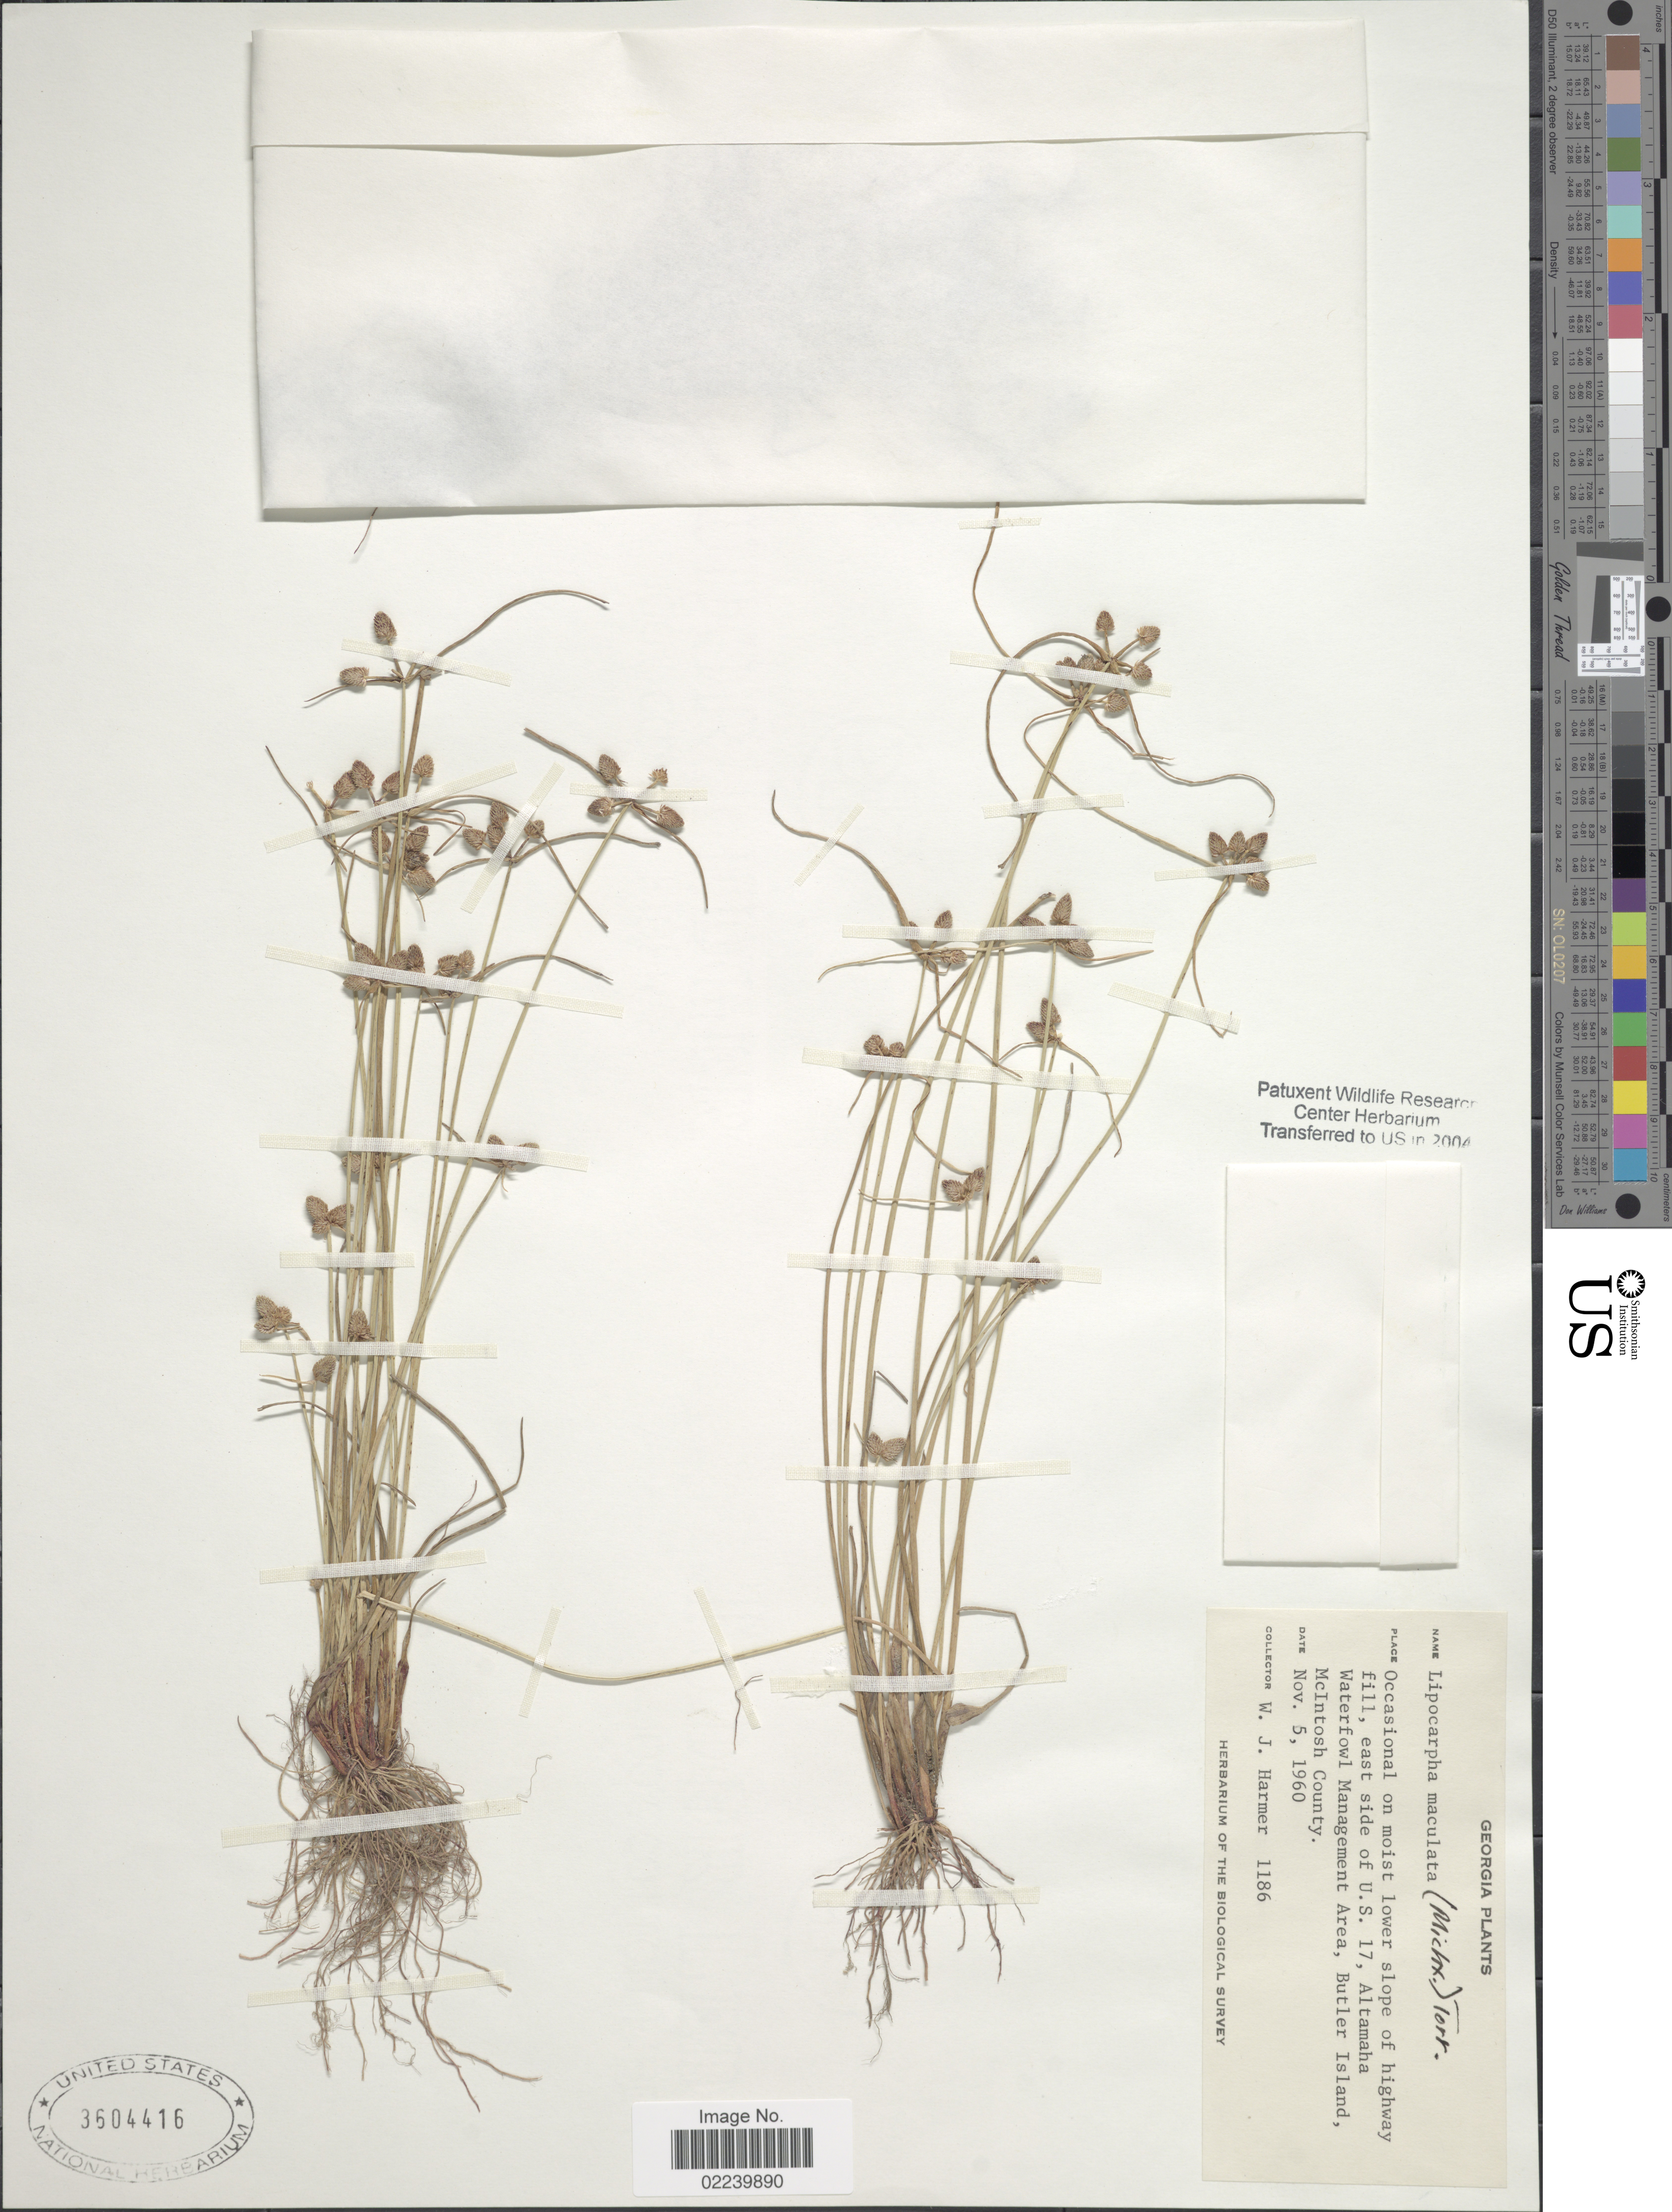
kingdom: Plantae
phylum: Tracheophyta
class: Liliopsida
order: Poales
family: Cyperaceae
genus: Cyperus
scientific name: Cyperus neotropicalis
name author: Alain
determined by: Strong, M. T., (US), Smithsonian Institution - National Museum of Natural History (UNITED STATES)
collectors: W. Harmer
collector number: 1186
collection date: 1960-11-05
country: United States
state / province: Georgia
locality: On moist lower slope of highway fill, east side of U.S. 17, Altamaha, Waterfowl Management Area, Butler Island, McIntosh County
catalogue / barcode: US 3604416